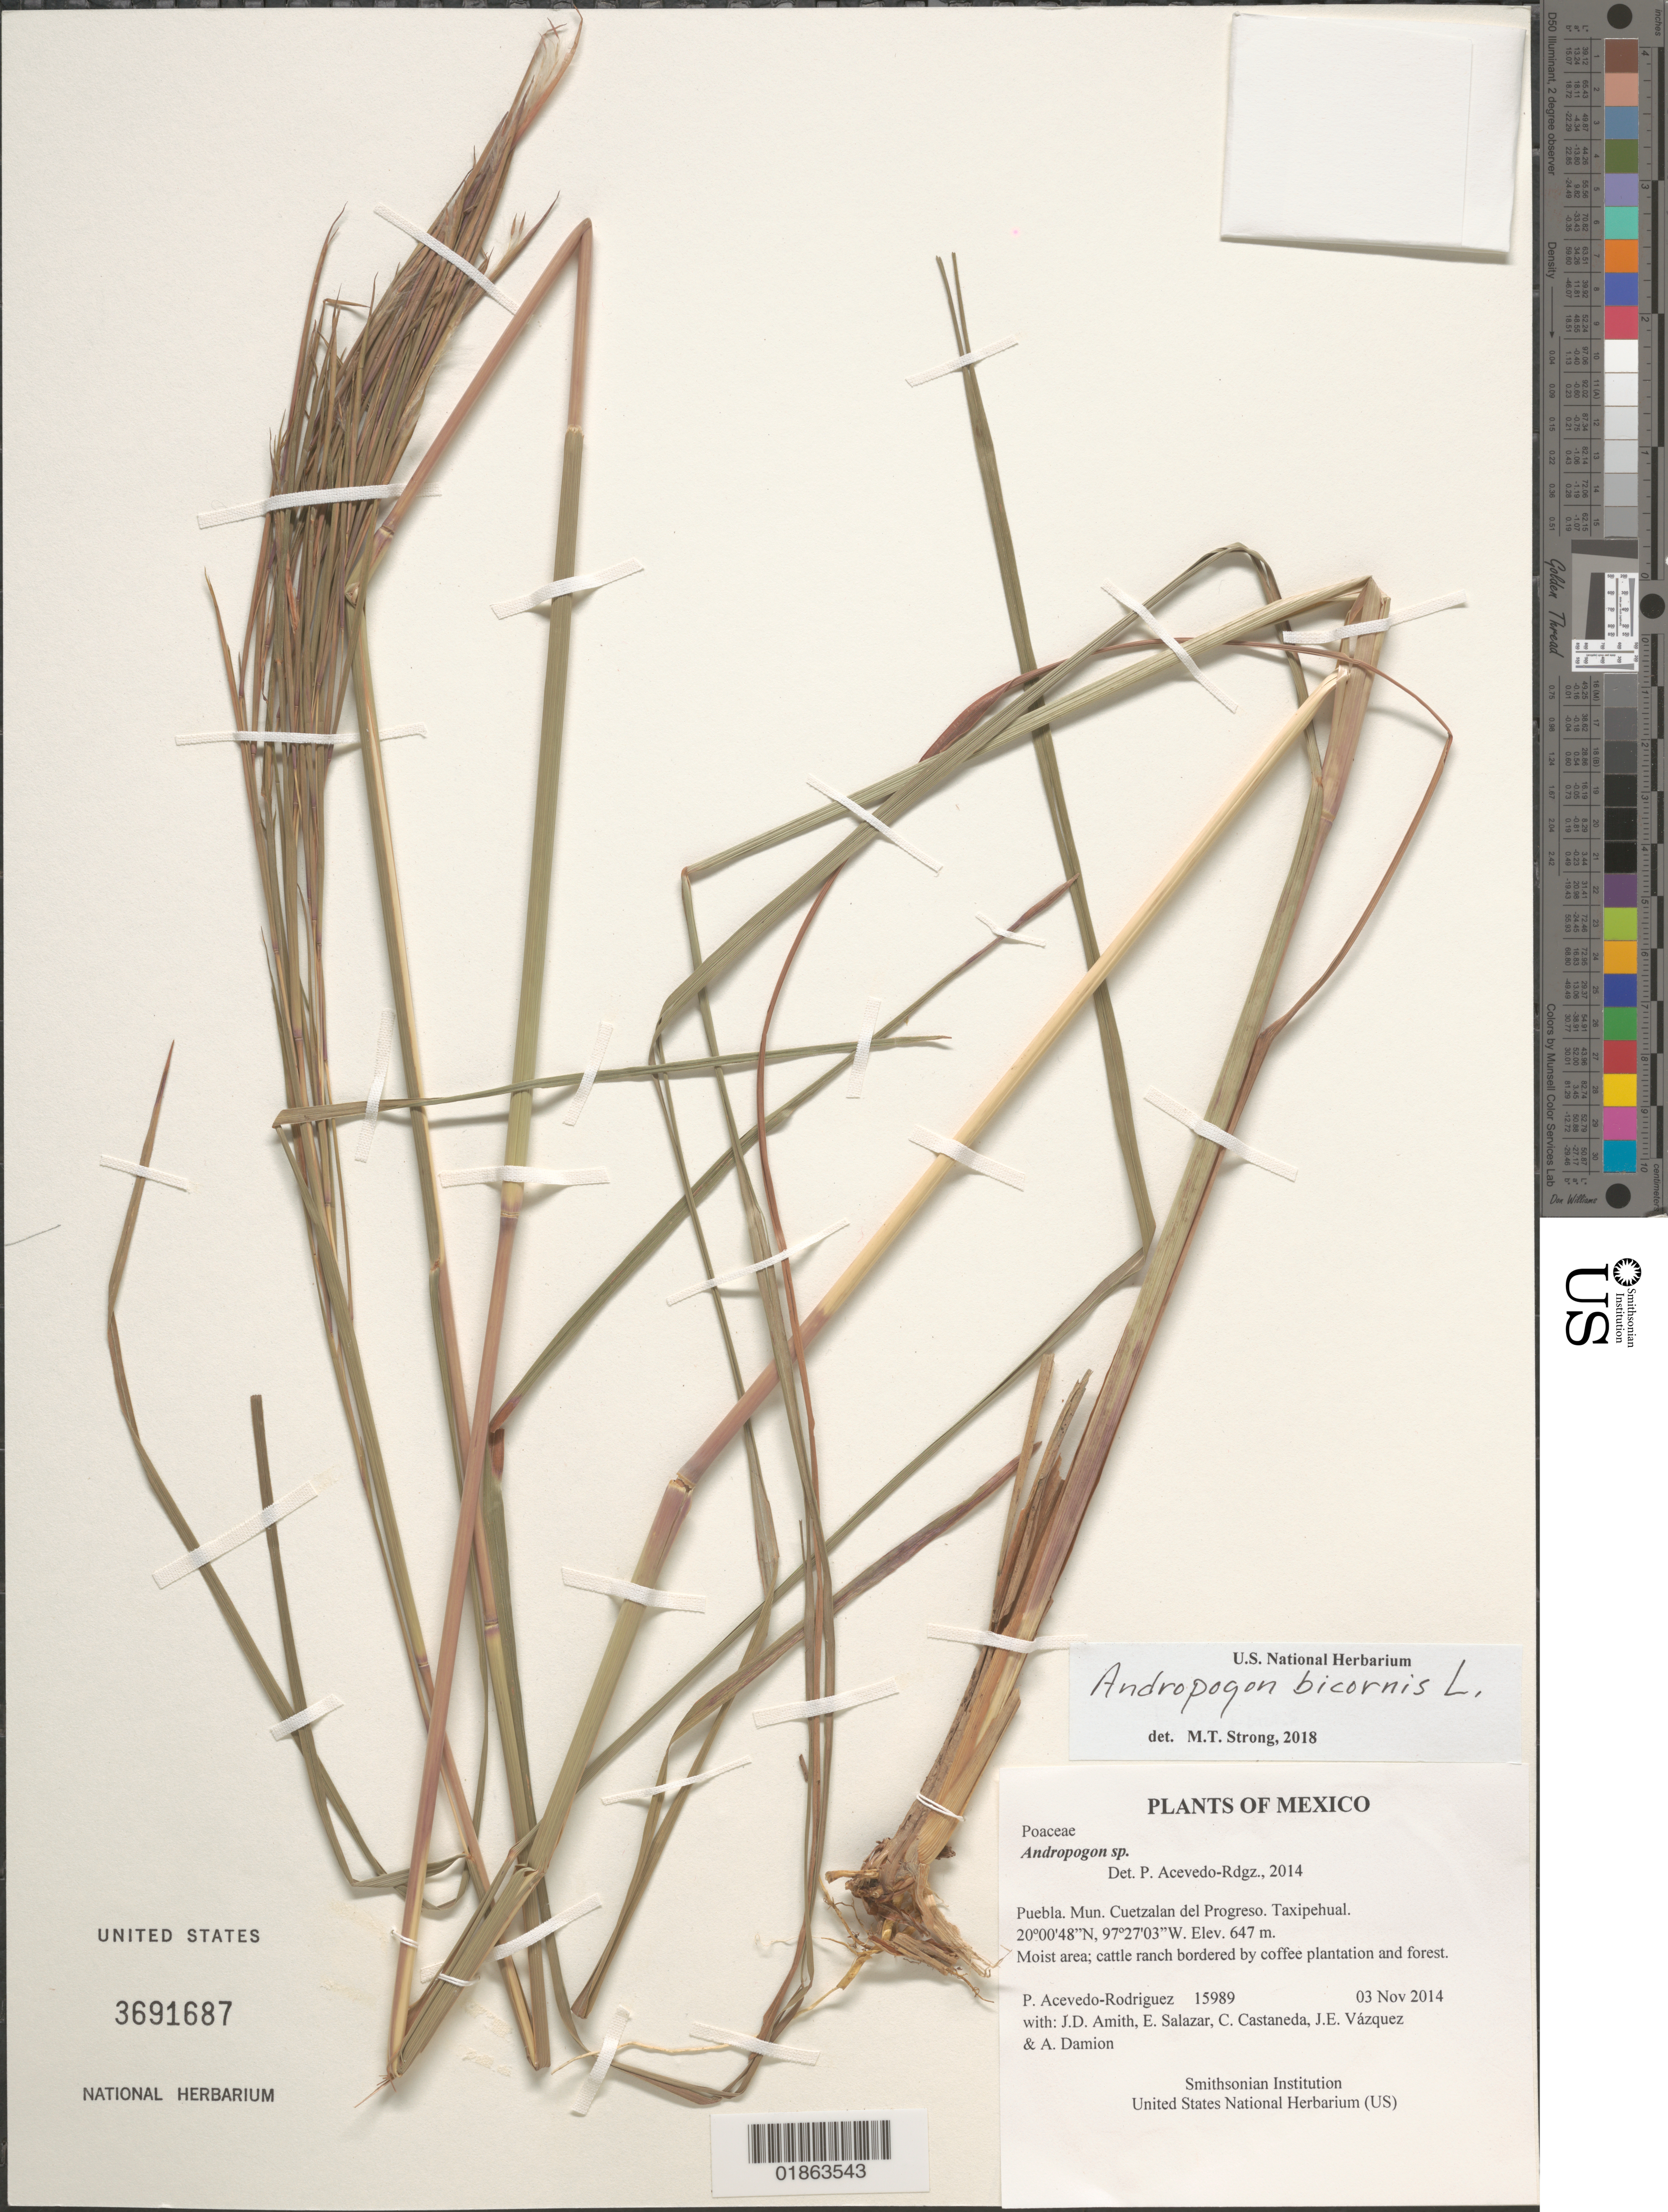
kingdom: Plantae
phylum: Tracheophyta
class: Liliopsida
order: Poales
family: Poaceae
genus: Andropogon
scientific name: Andropogon bicornis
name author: L.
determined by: Strong, M. T., (US), Smithsonian Institution - National Museum of Natural History (UNITED STATES)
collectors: P. Acevedo-Rodr., J. D. Amith, E. Salazar, C. Castaneda, J. E. Vázquez & A. Damion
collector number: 15989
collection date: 2014-11-03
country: Mexico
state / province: Puebla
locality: Mun. Cuetzalan del Progreso. Taxipehual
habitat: Moist area; cattle ranch bordered with coffee plant. and forest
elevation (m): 647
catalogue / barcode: US 3691687